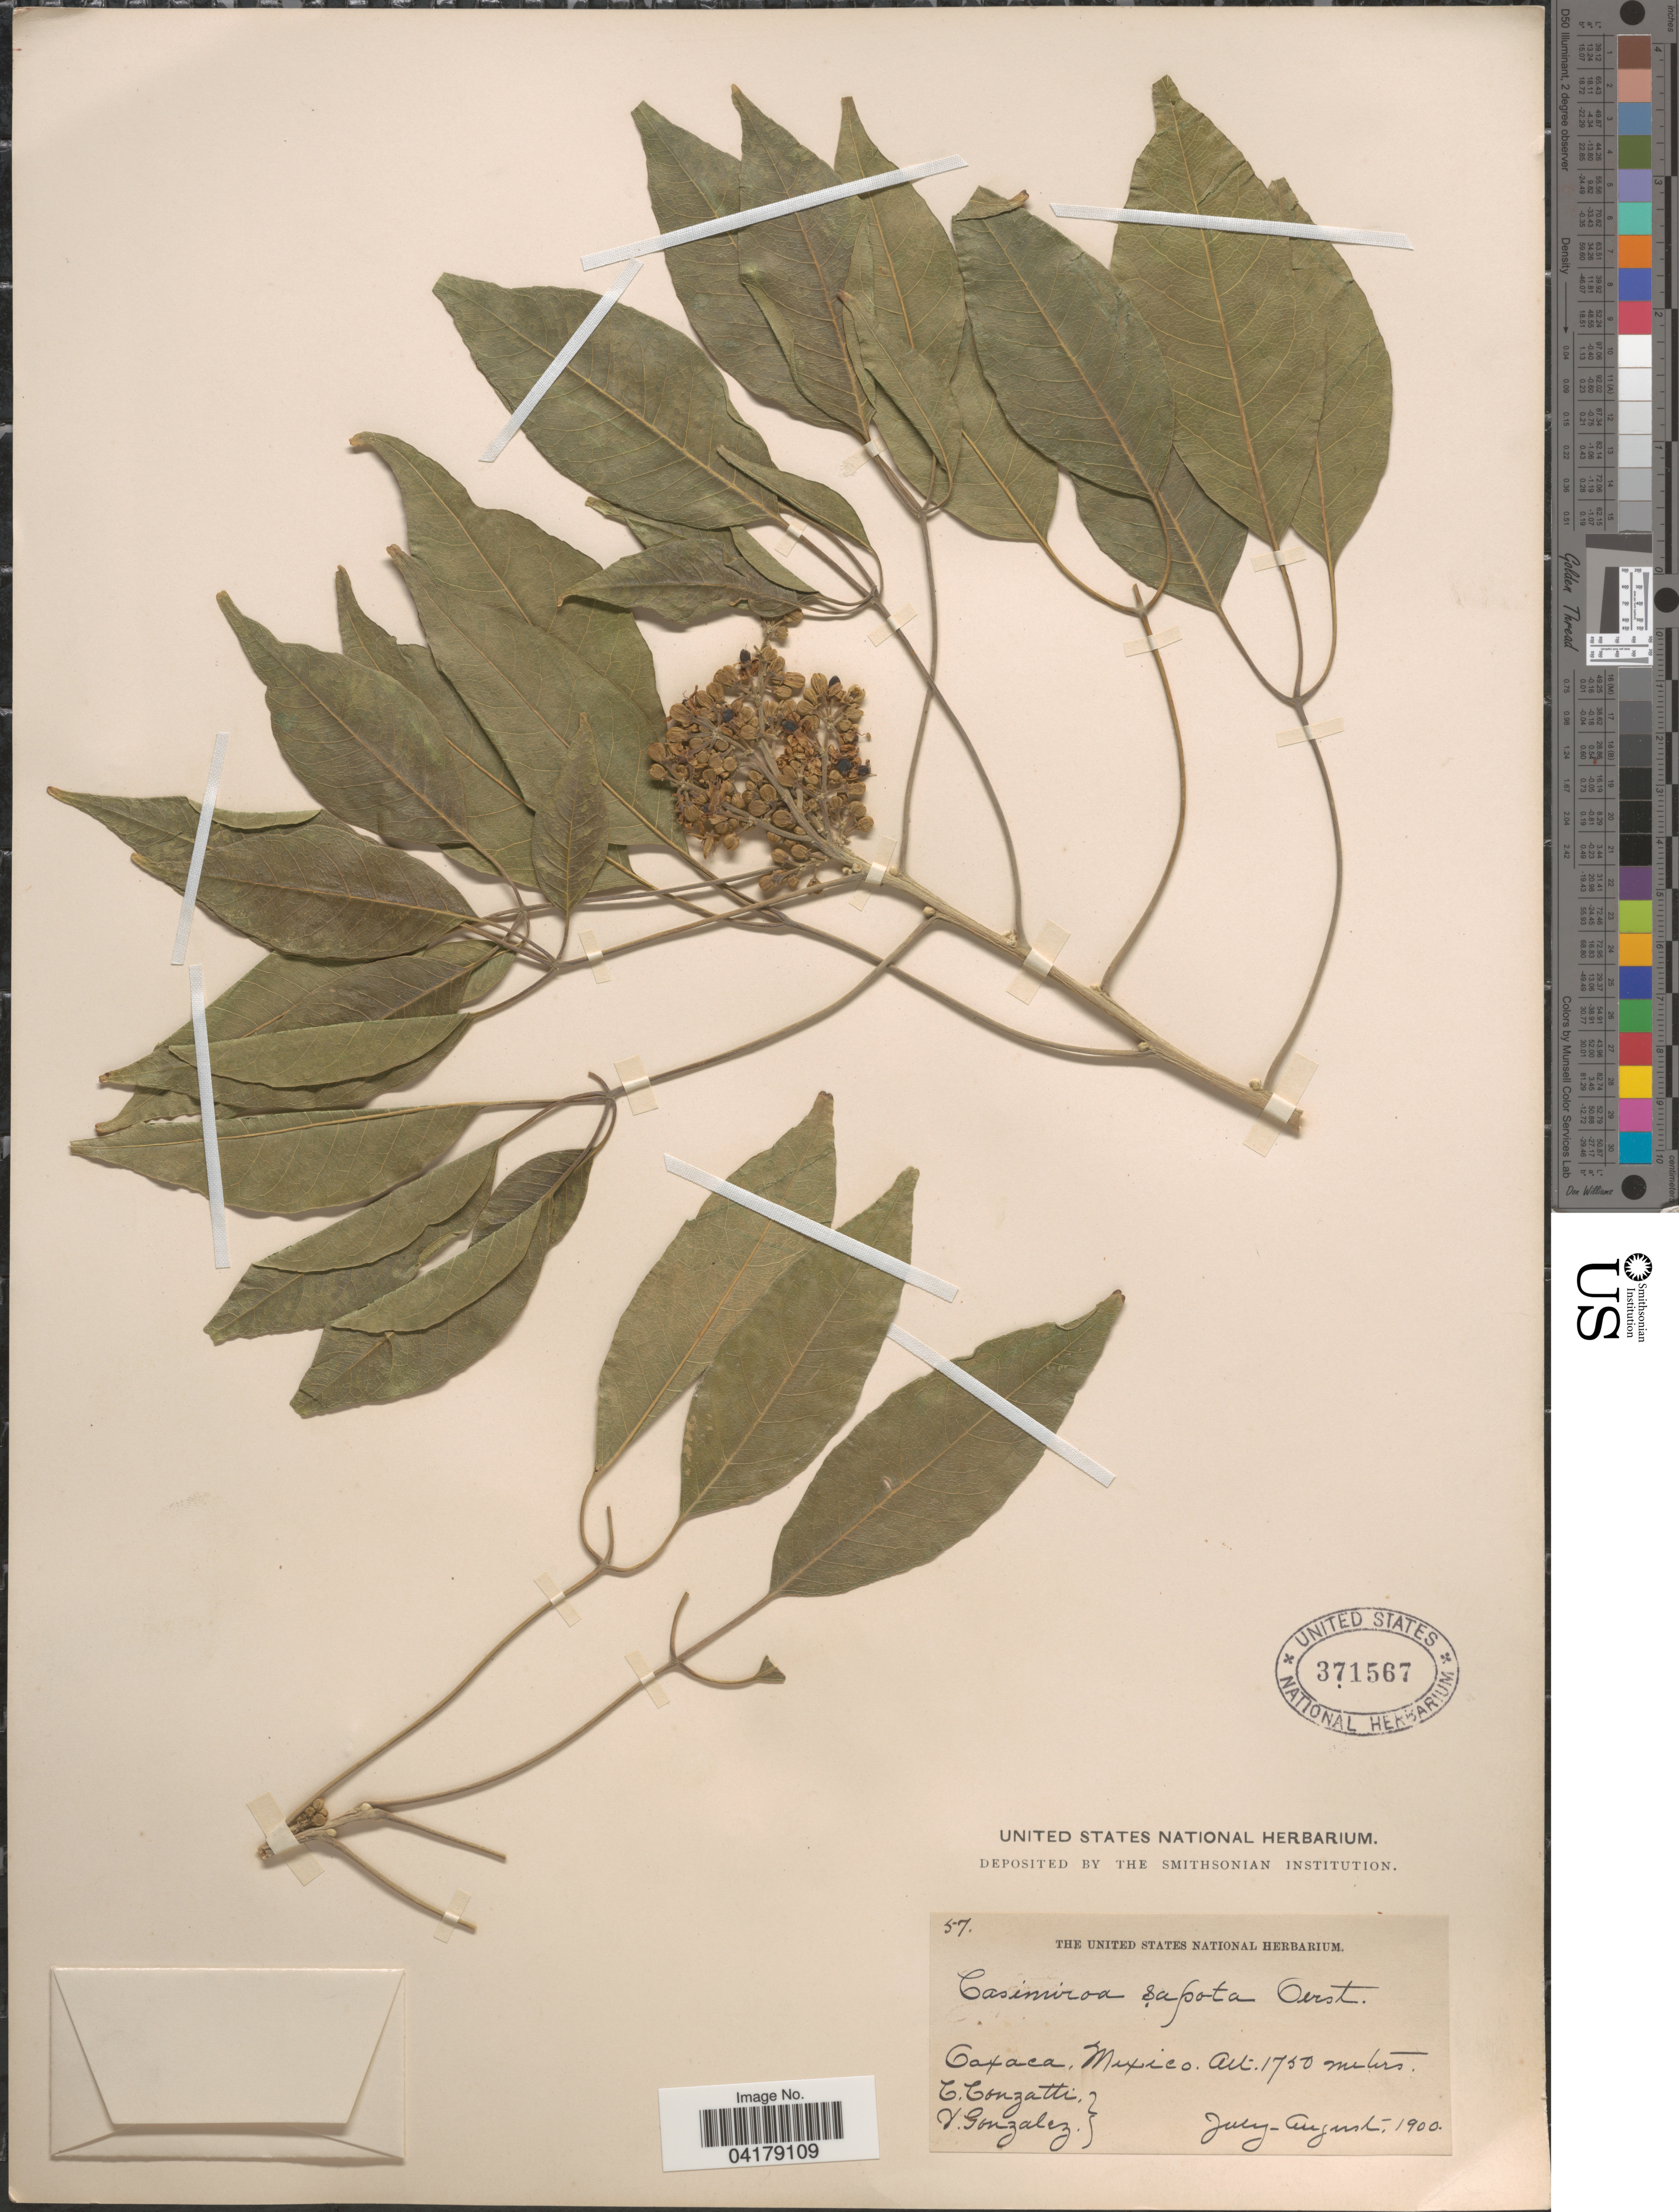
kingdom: Plantae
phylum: Tracheophyta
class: Magnoliopsida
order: Sapindales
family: Rutaceae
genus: Casimiroa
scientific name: Casimiroa sapota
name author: Oerst.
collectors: C. Conzatti & V. Gonzalez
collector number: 57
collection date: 1900-07/1900-08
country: Mexico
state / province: Oaxaca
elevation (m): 1750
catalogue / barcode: US 371567